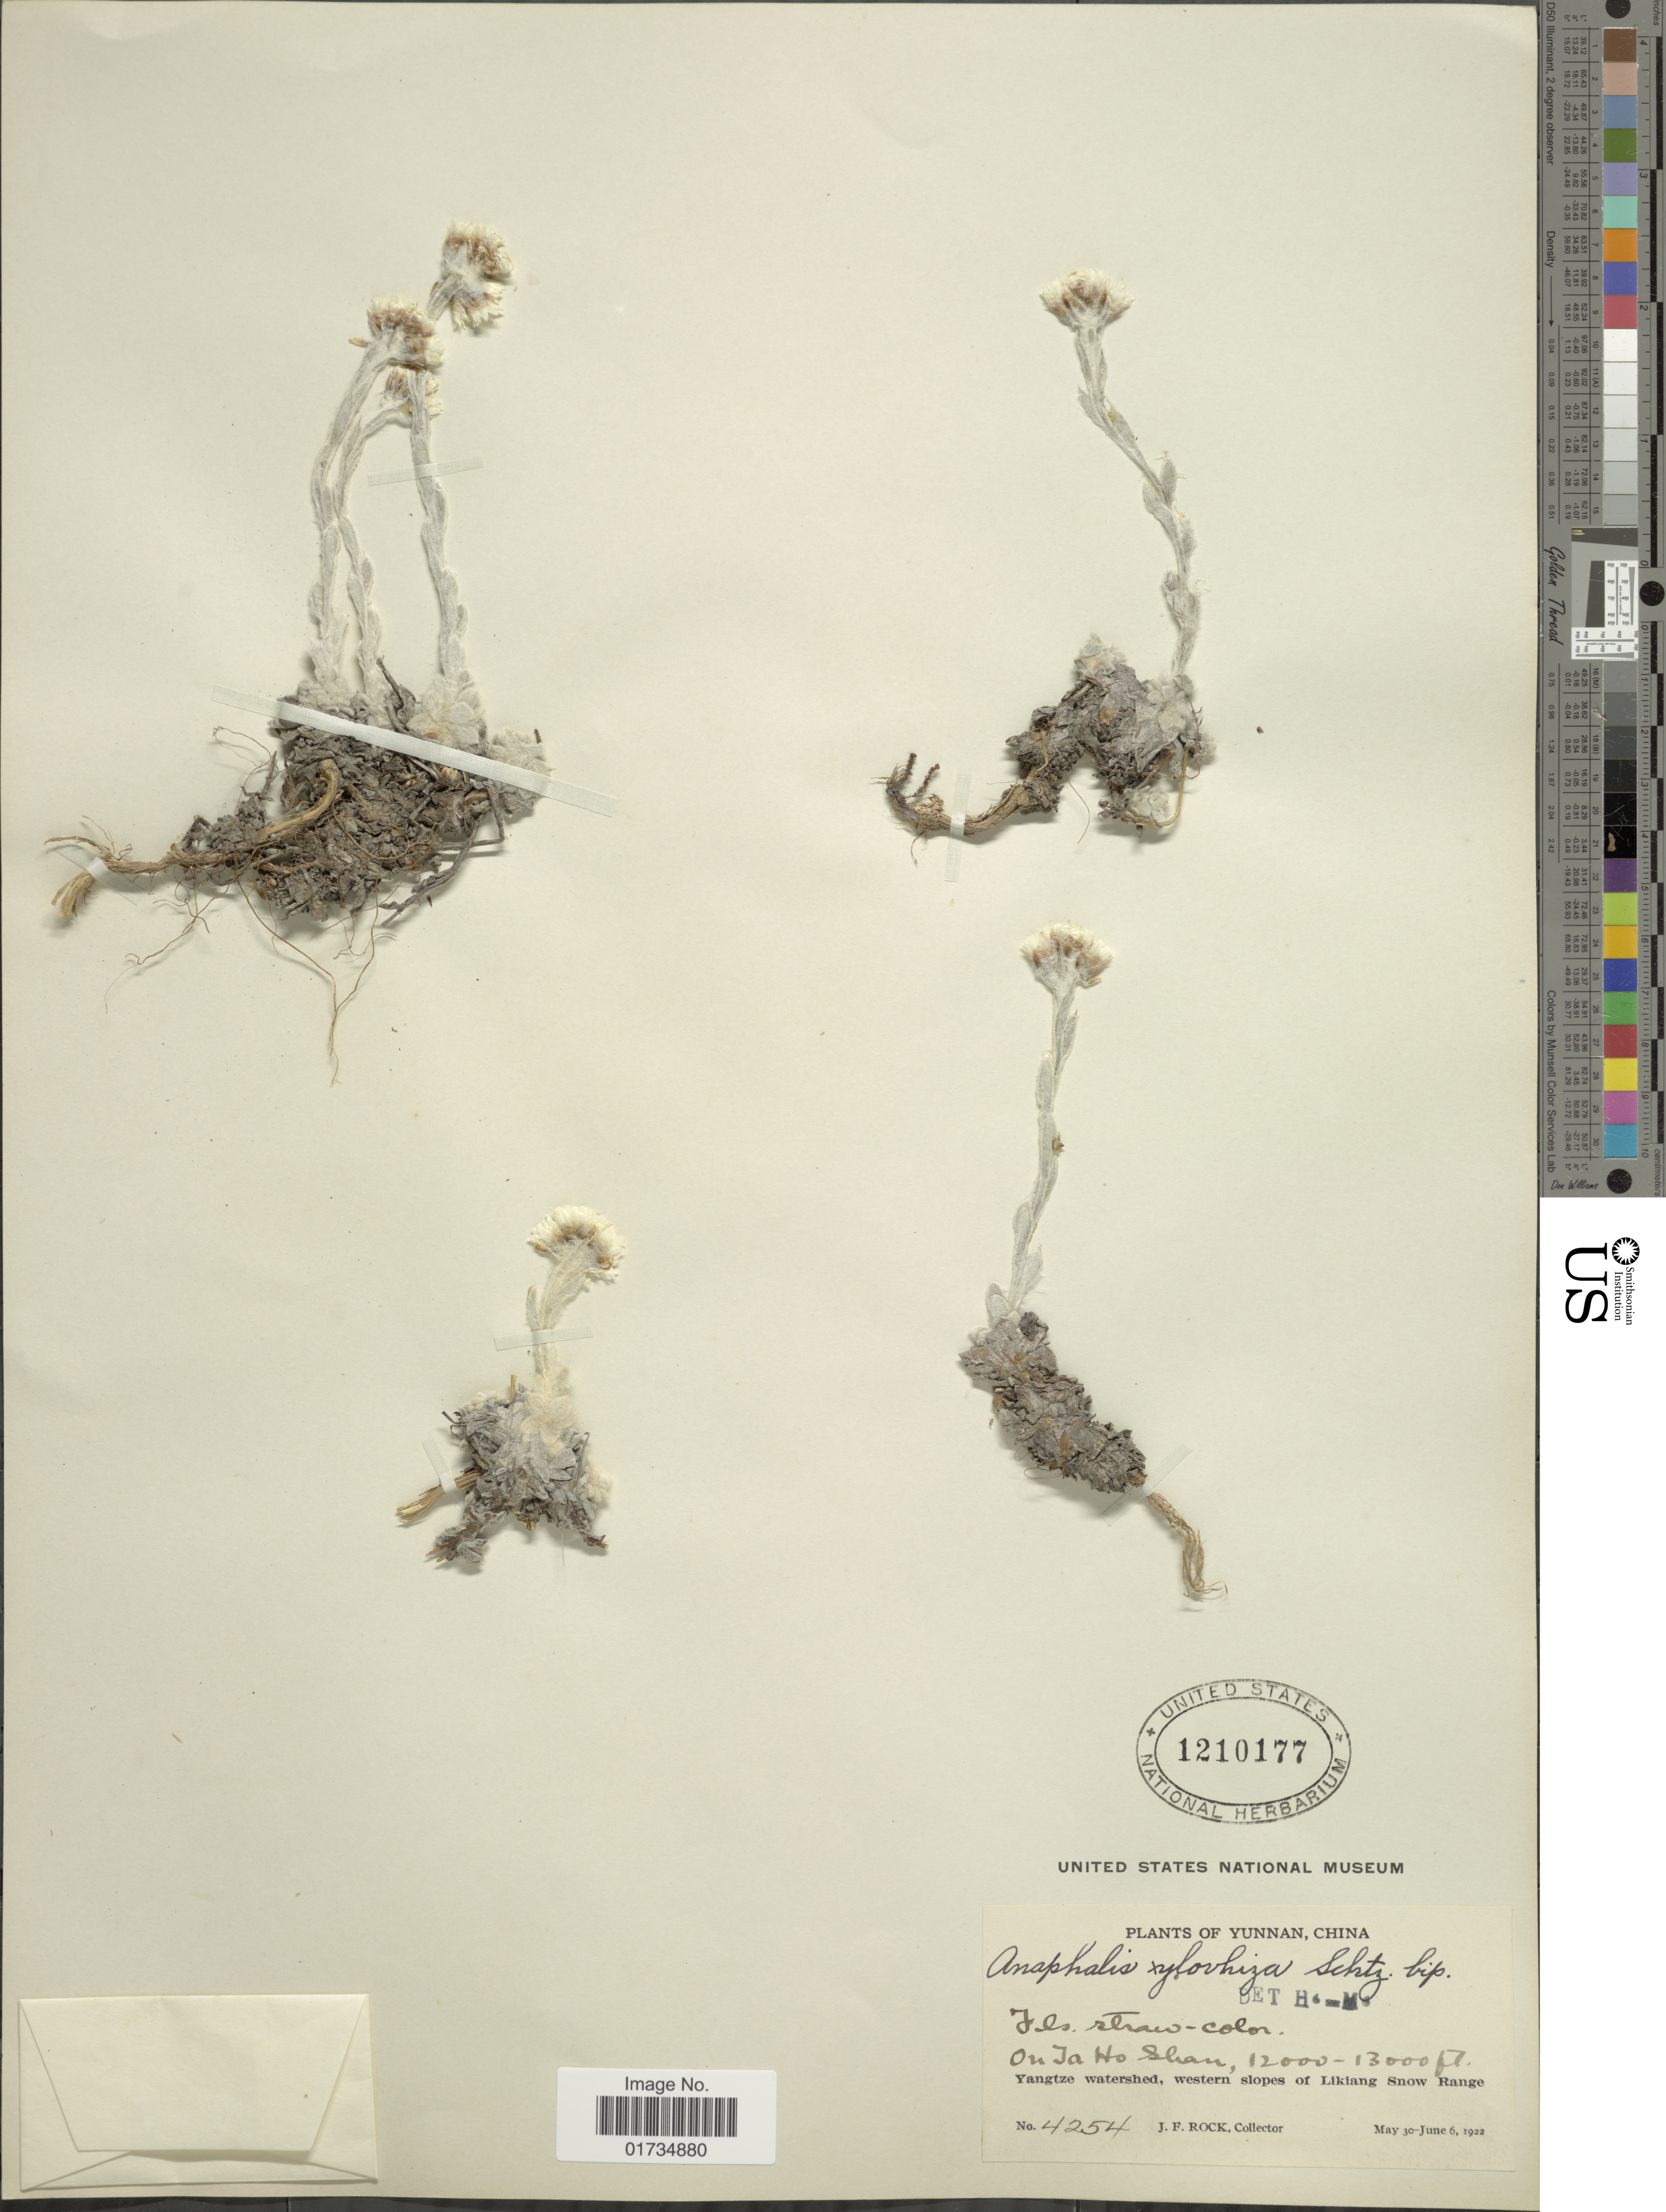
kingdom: Plantae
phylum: Tracheophyta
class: Magnoliopsida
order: Asterales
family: Asteraceae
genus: Anaphalis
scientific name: Anaphalis chlamydophylla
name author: Diels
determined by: Chen, Y. S.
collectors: J. Rock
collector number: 4254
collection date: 1922-05-30/1922-06-06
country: China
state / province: Yunnan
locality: Yunnan, China. On ja Ho Shan. Yangtze watershed, western slopes of Likiang Snow Range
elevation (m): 3658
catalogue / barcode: US 1210177